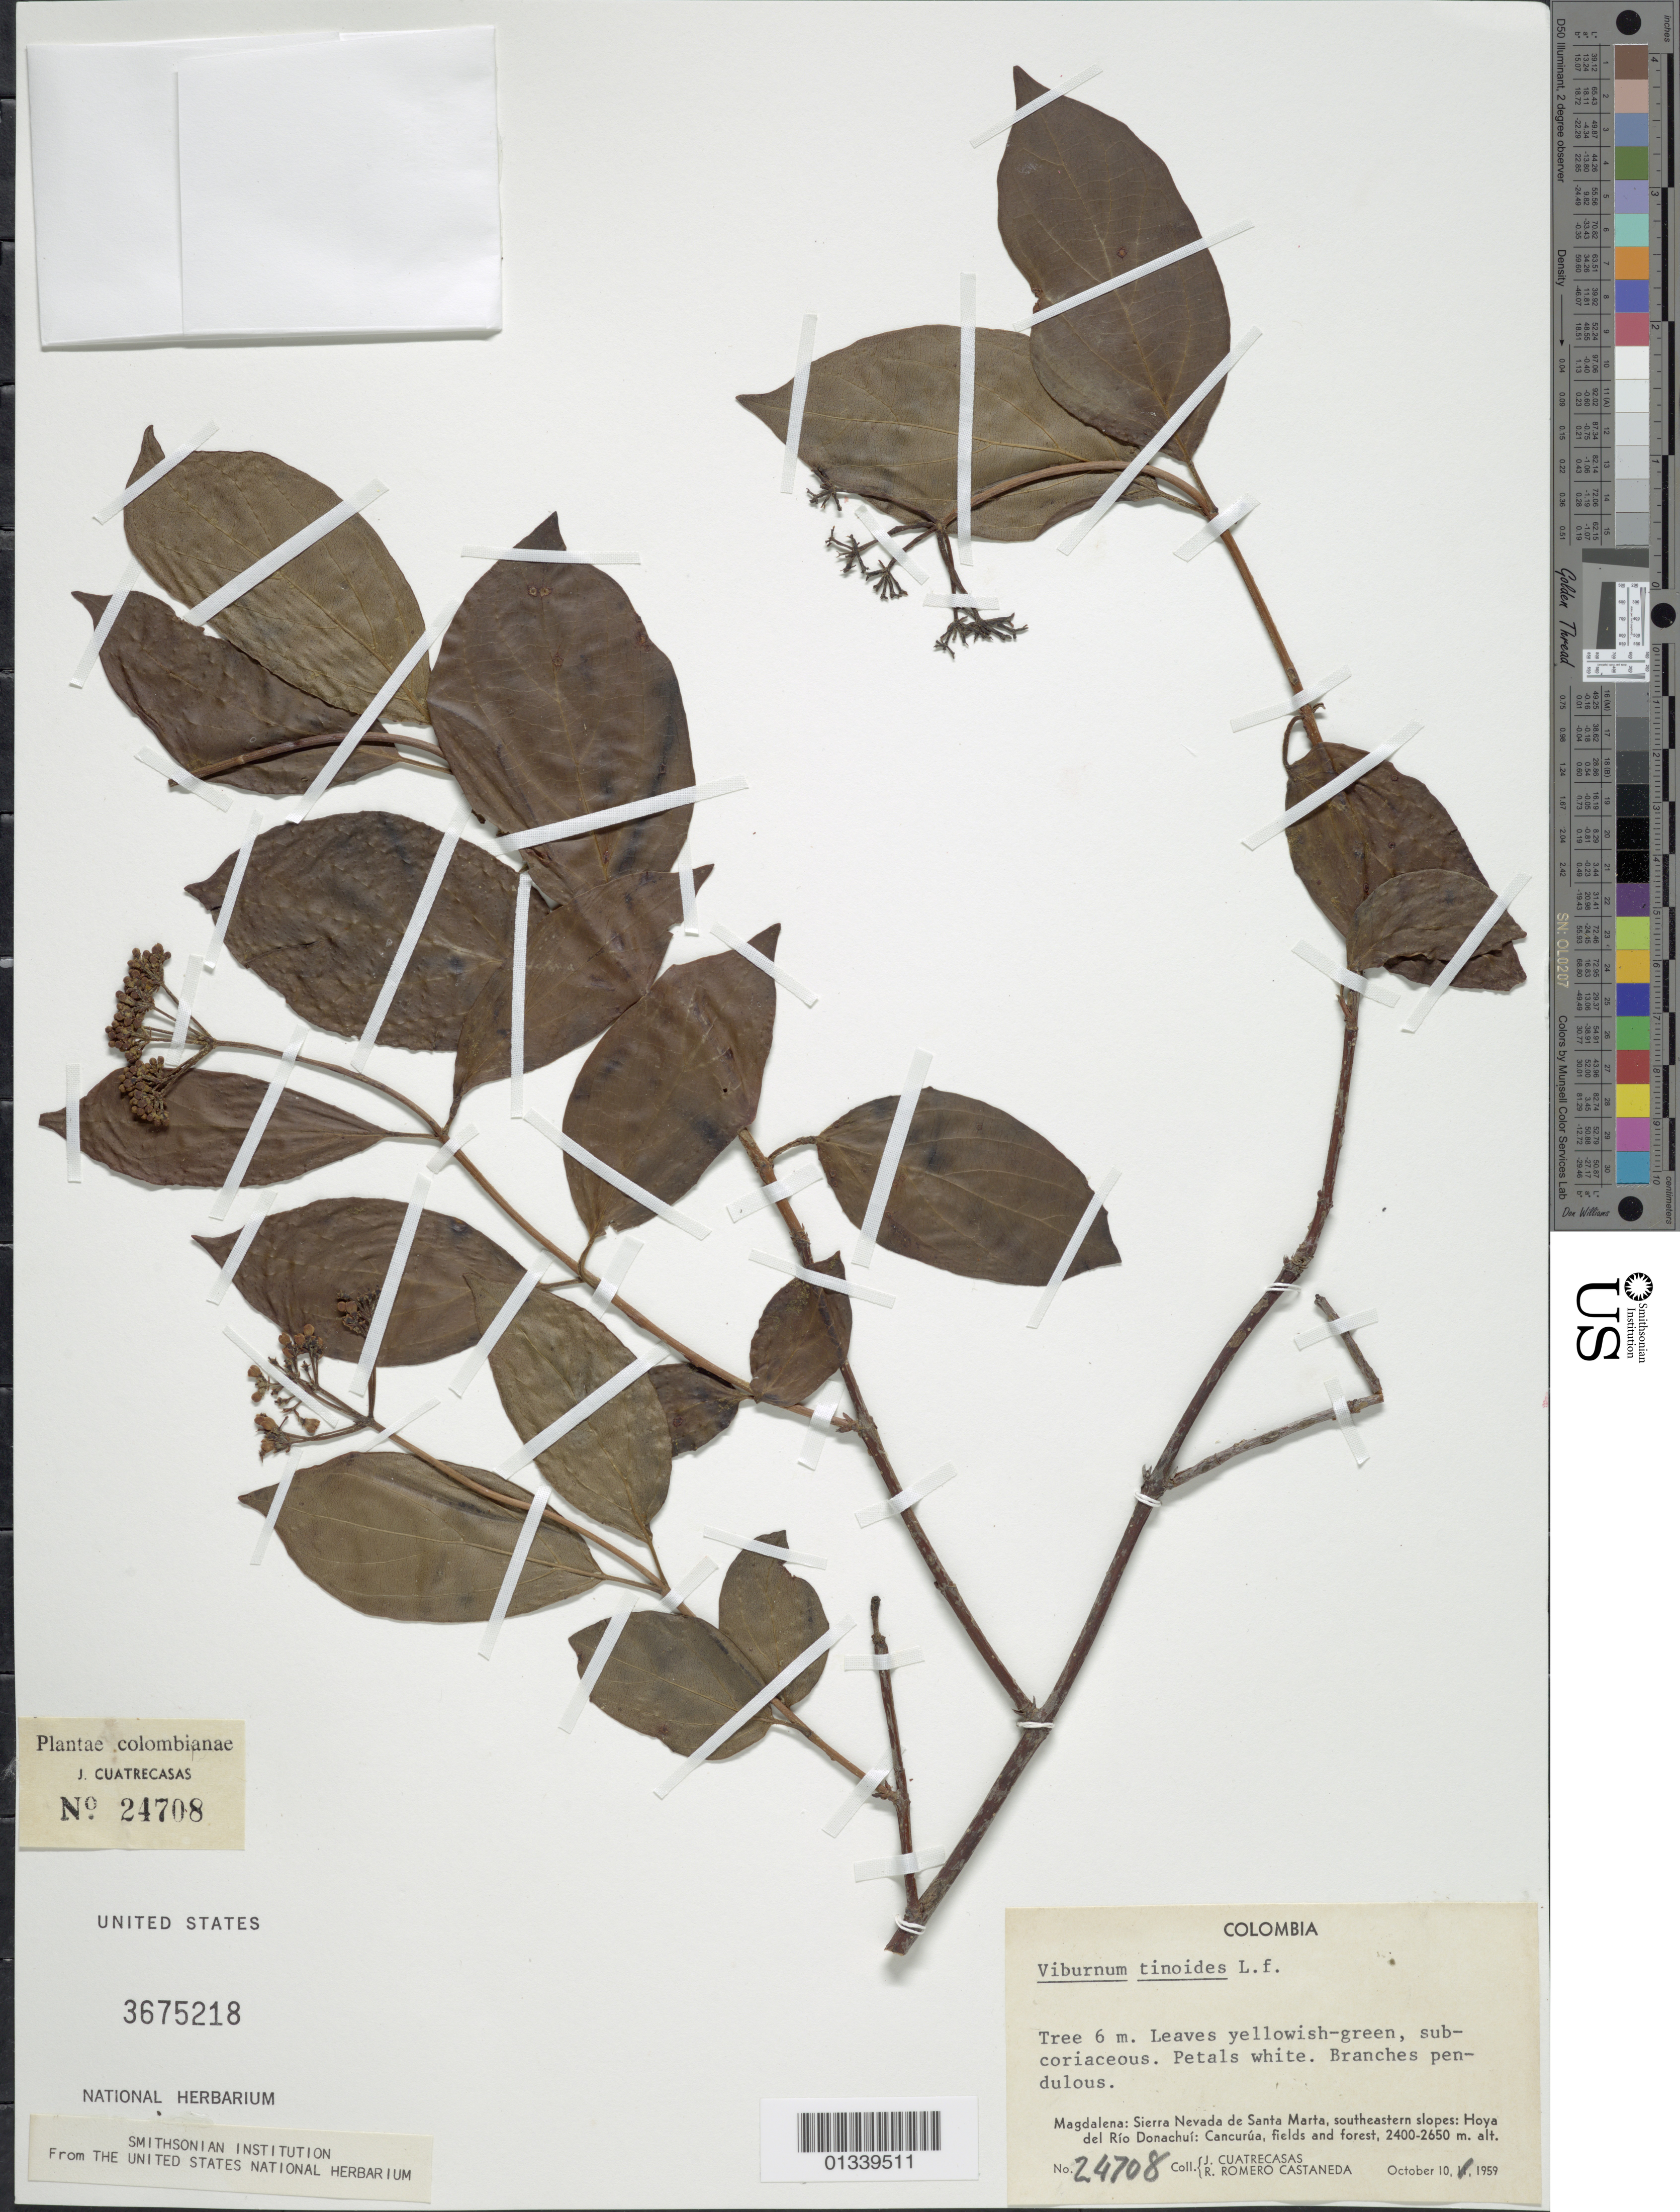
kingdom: Plantae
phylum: Tracheophyta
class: Magnoliopsida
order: Dipsacales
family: Viburnaceae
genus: Viburnum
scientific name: Viburnum tinoides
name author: L. f.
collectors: J. Cuatrecasas & R. Romero Castañeda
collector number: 24708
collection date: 1959-10-10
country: Colombia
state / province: Magdalena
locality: Sierra Nevada de Santa Marta, southeastern slopes. Hoya del Rio Donachui.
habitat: Fields and forests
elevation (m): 2400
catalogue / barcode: US 3675218